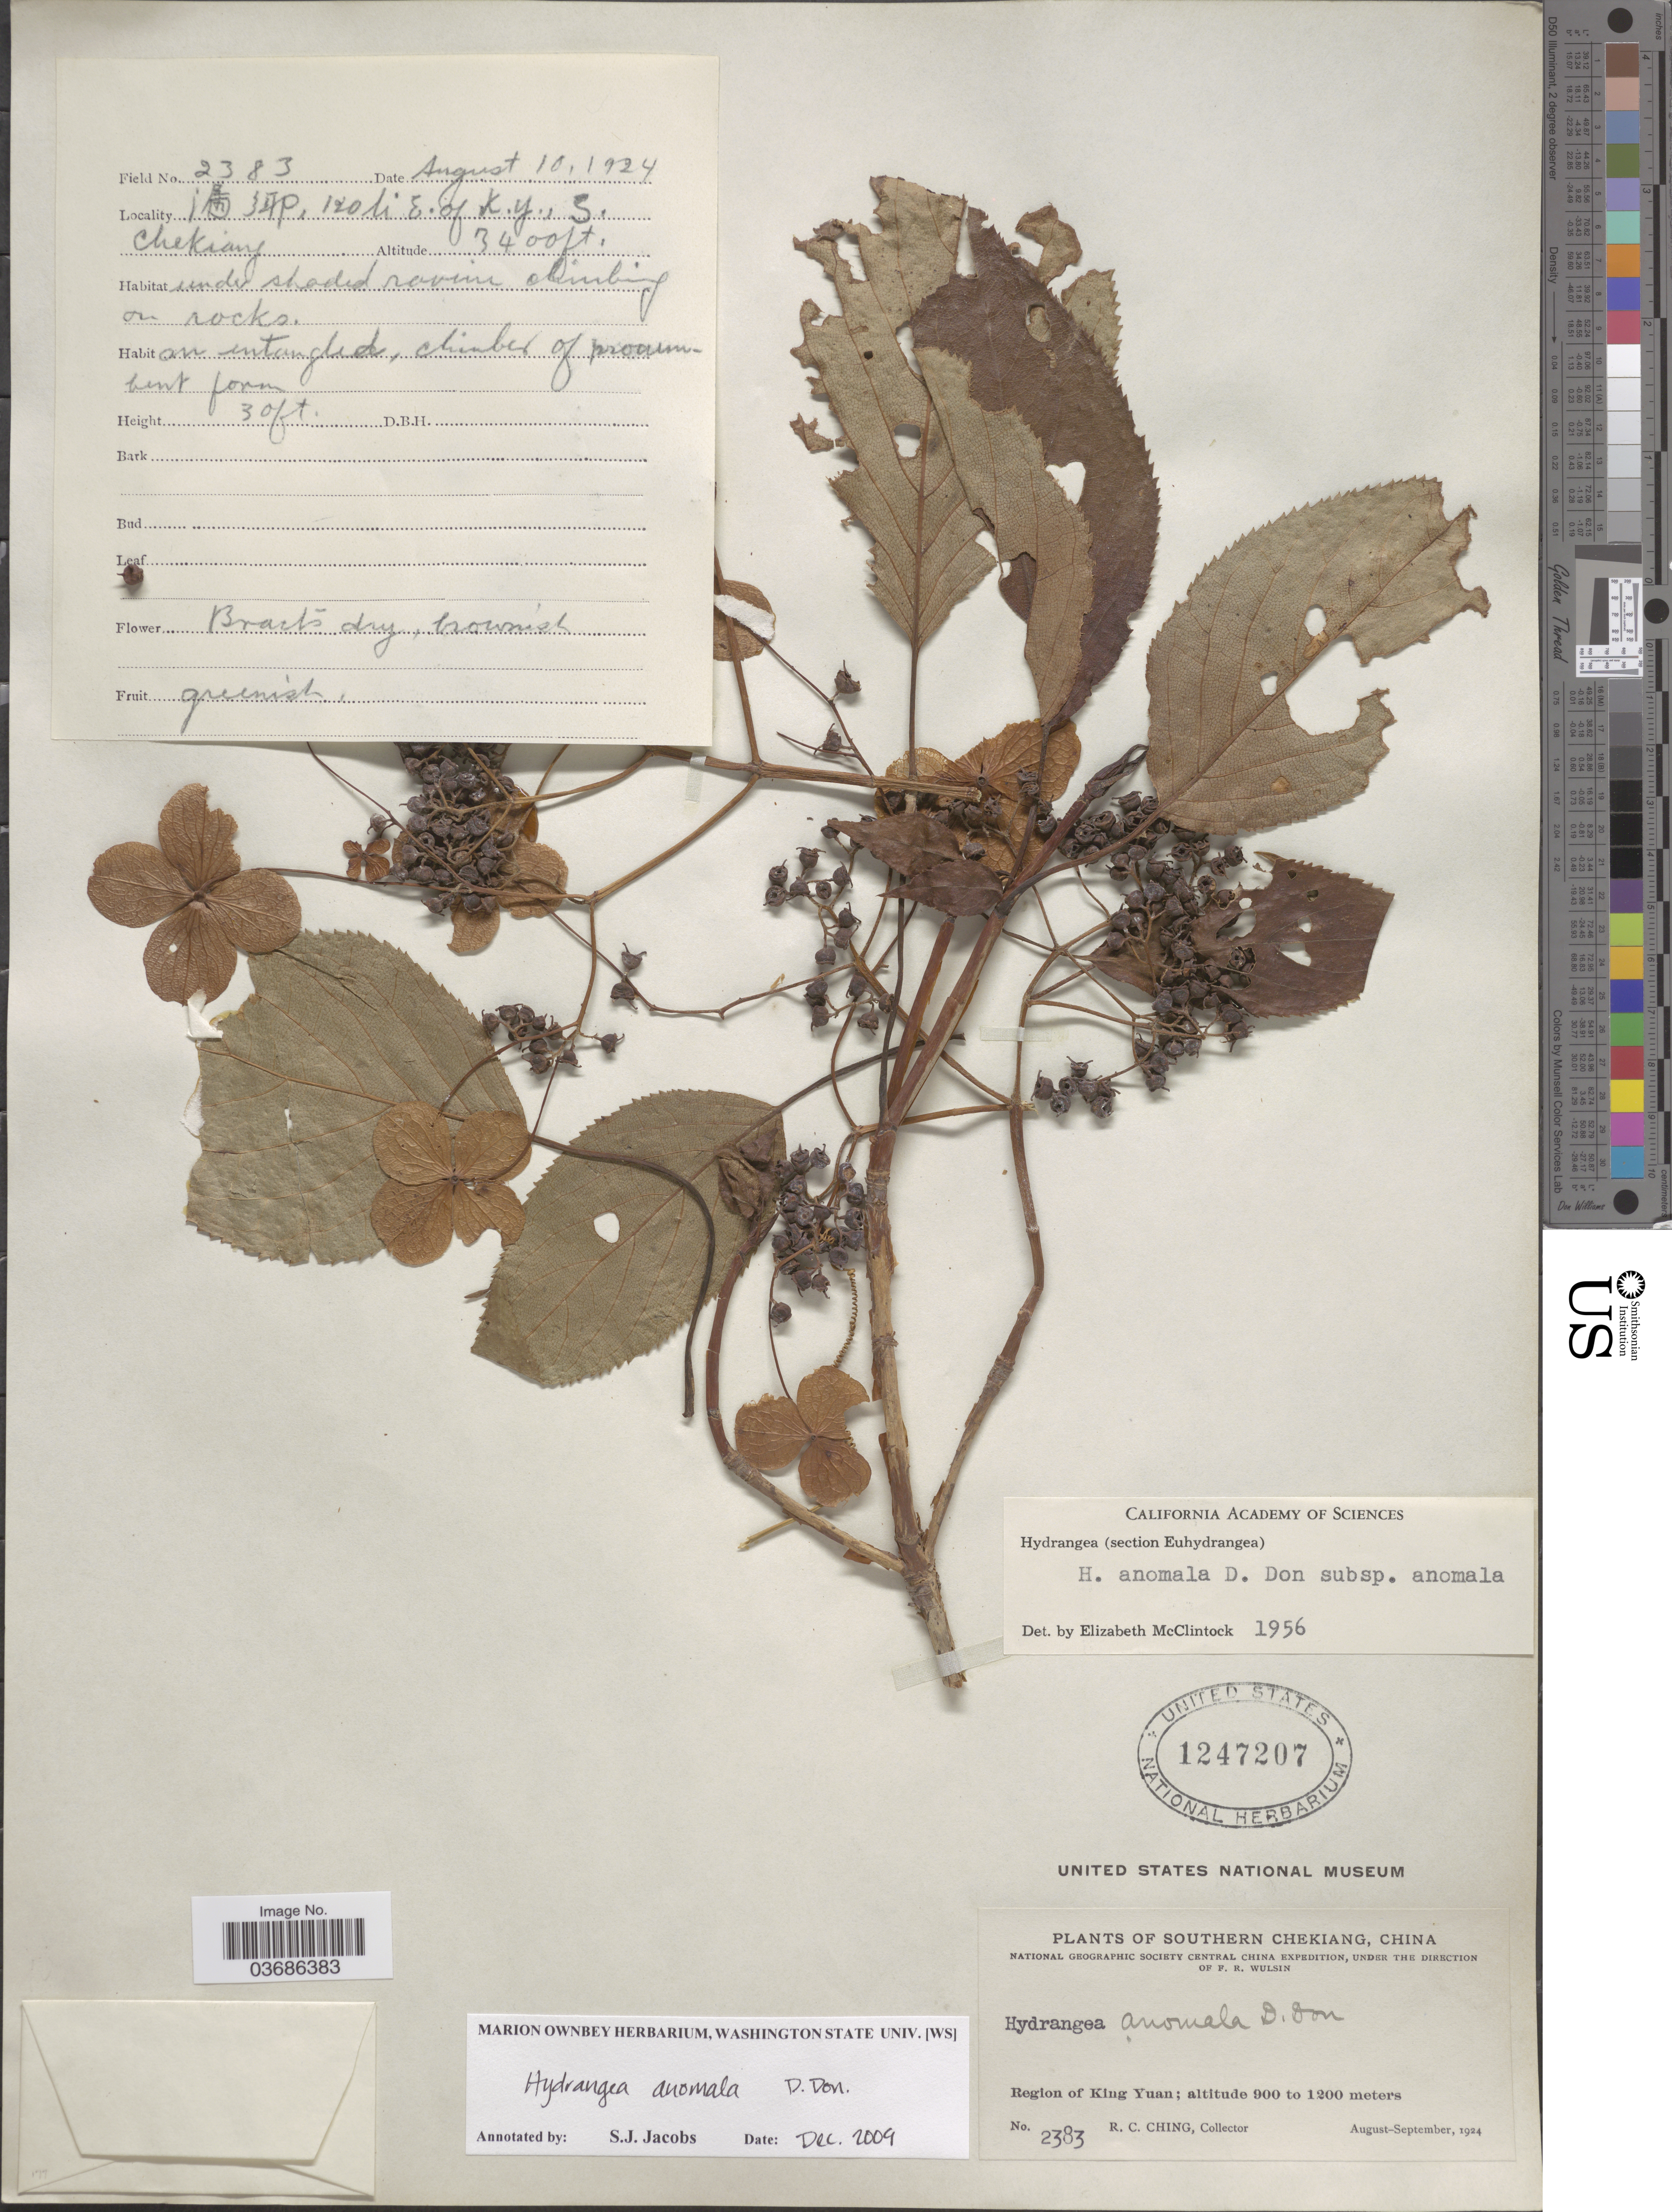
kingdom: Plantae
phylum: Tracheophyta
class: Magnoliopsida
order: Cornales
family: Hydrangeaceae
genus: Hydrangea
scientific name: Hydrangea anomala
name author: D. Don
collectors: R. C. Ching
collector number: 2383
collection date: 1924-08-10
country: China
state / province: Zhejiang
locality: Southern Chekiang. National Geographic Society Central China Expedition. Region of King Yuan. X. 120 M [interpreted] . of K.Y.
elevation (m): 900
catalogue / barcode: US 1247207